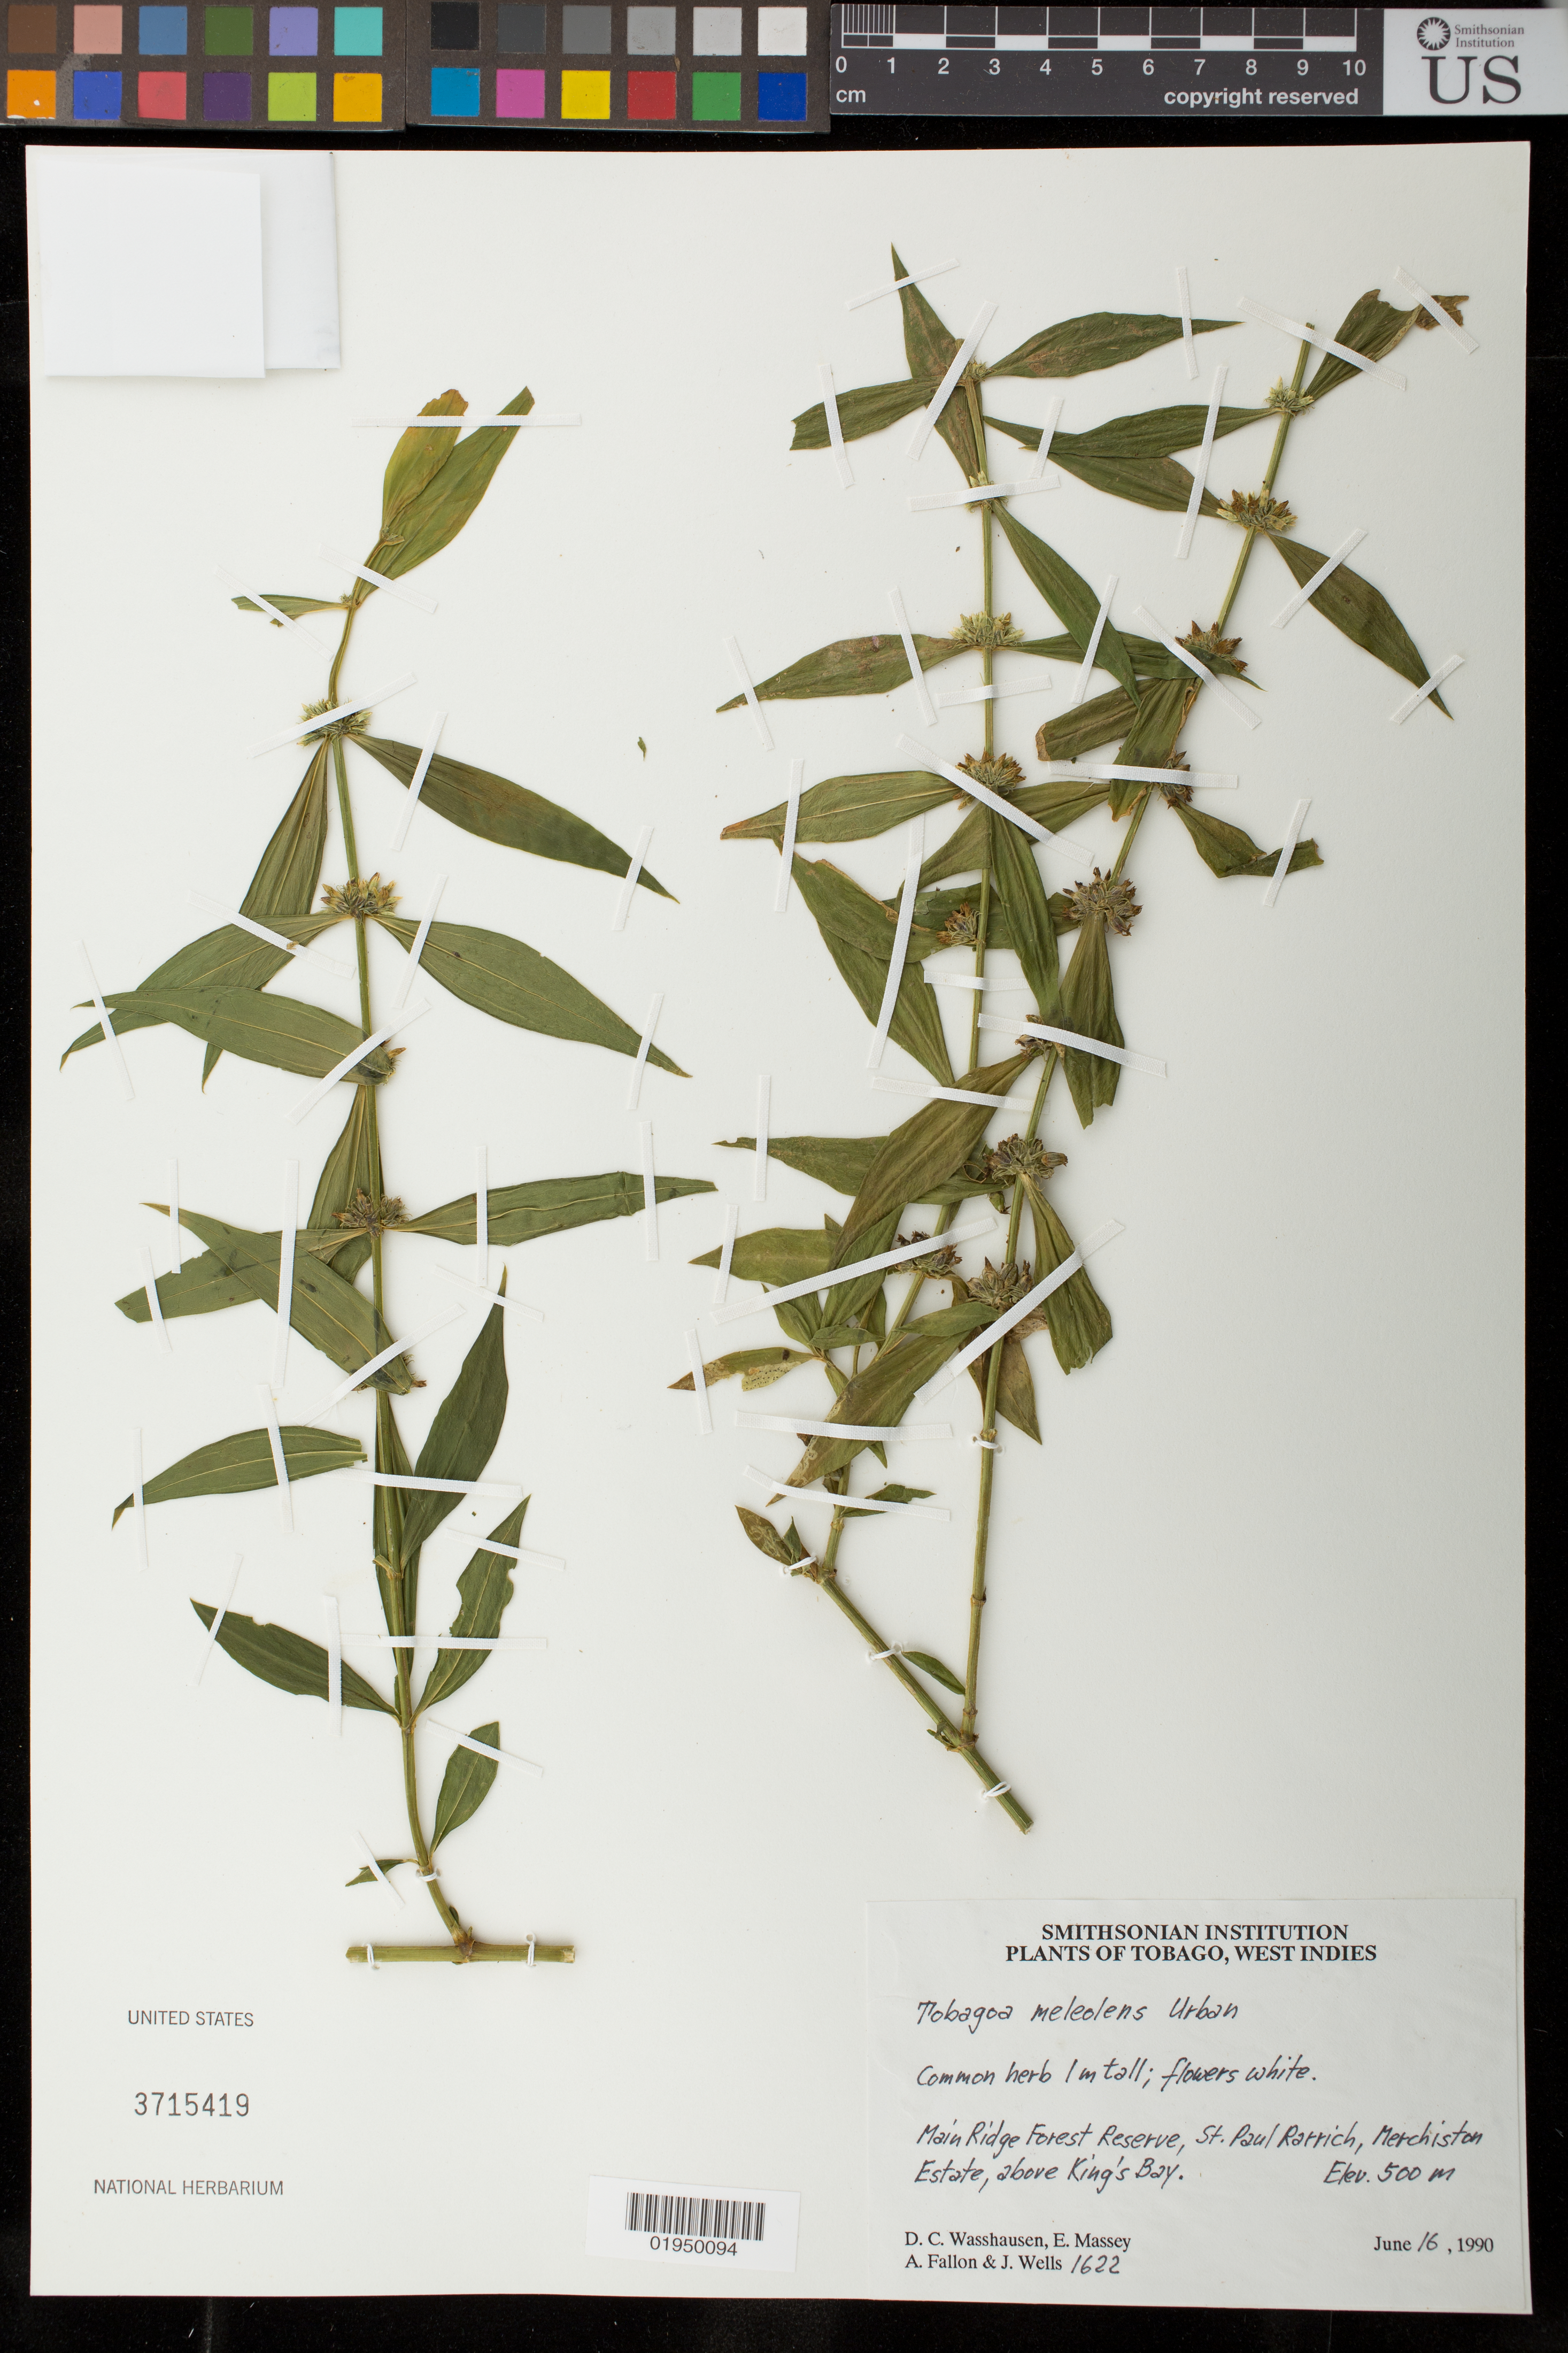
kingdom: Plantae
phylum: Tracheophyta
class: Magnoliopsida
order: Gentianales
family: Rubiaceae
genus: Tobagoa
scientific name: Tobagoa maleolens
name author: Urb.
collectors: D. C. Wasshausen et al.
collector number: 1622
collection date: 1990-06-16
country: Trinidad and Tobago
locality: Main Ridge Forest Reserve, St. Paul Rarrich, Merchiston Estate, abover King's Bay.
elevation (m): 500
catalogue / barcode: US 3715419